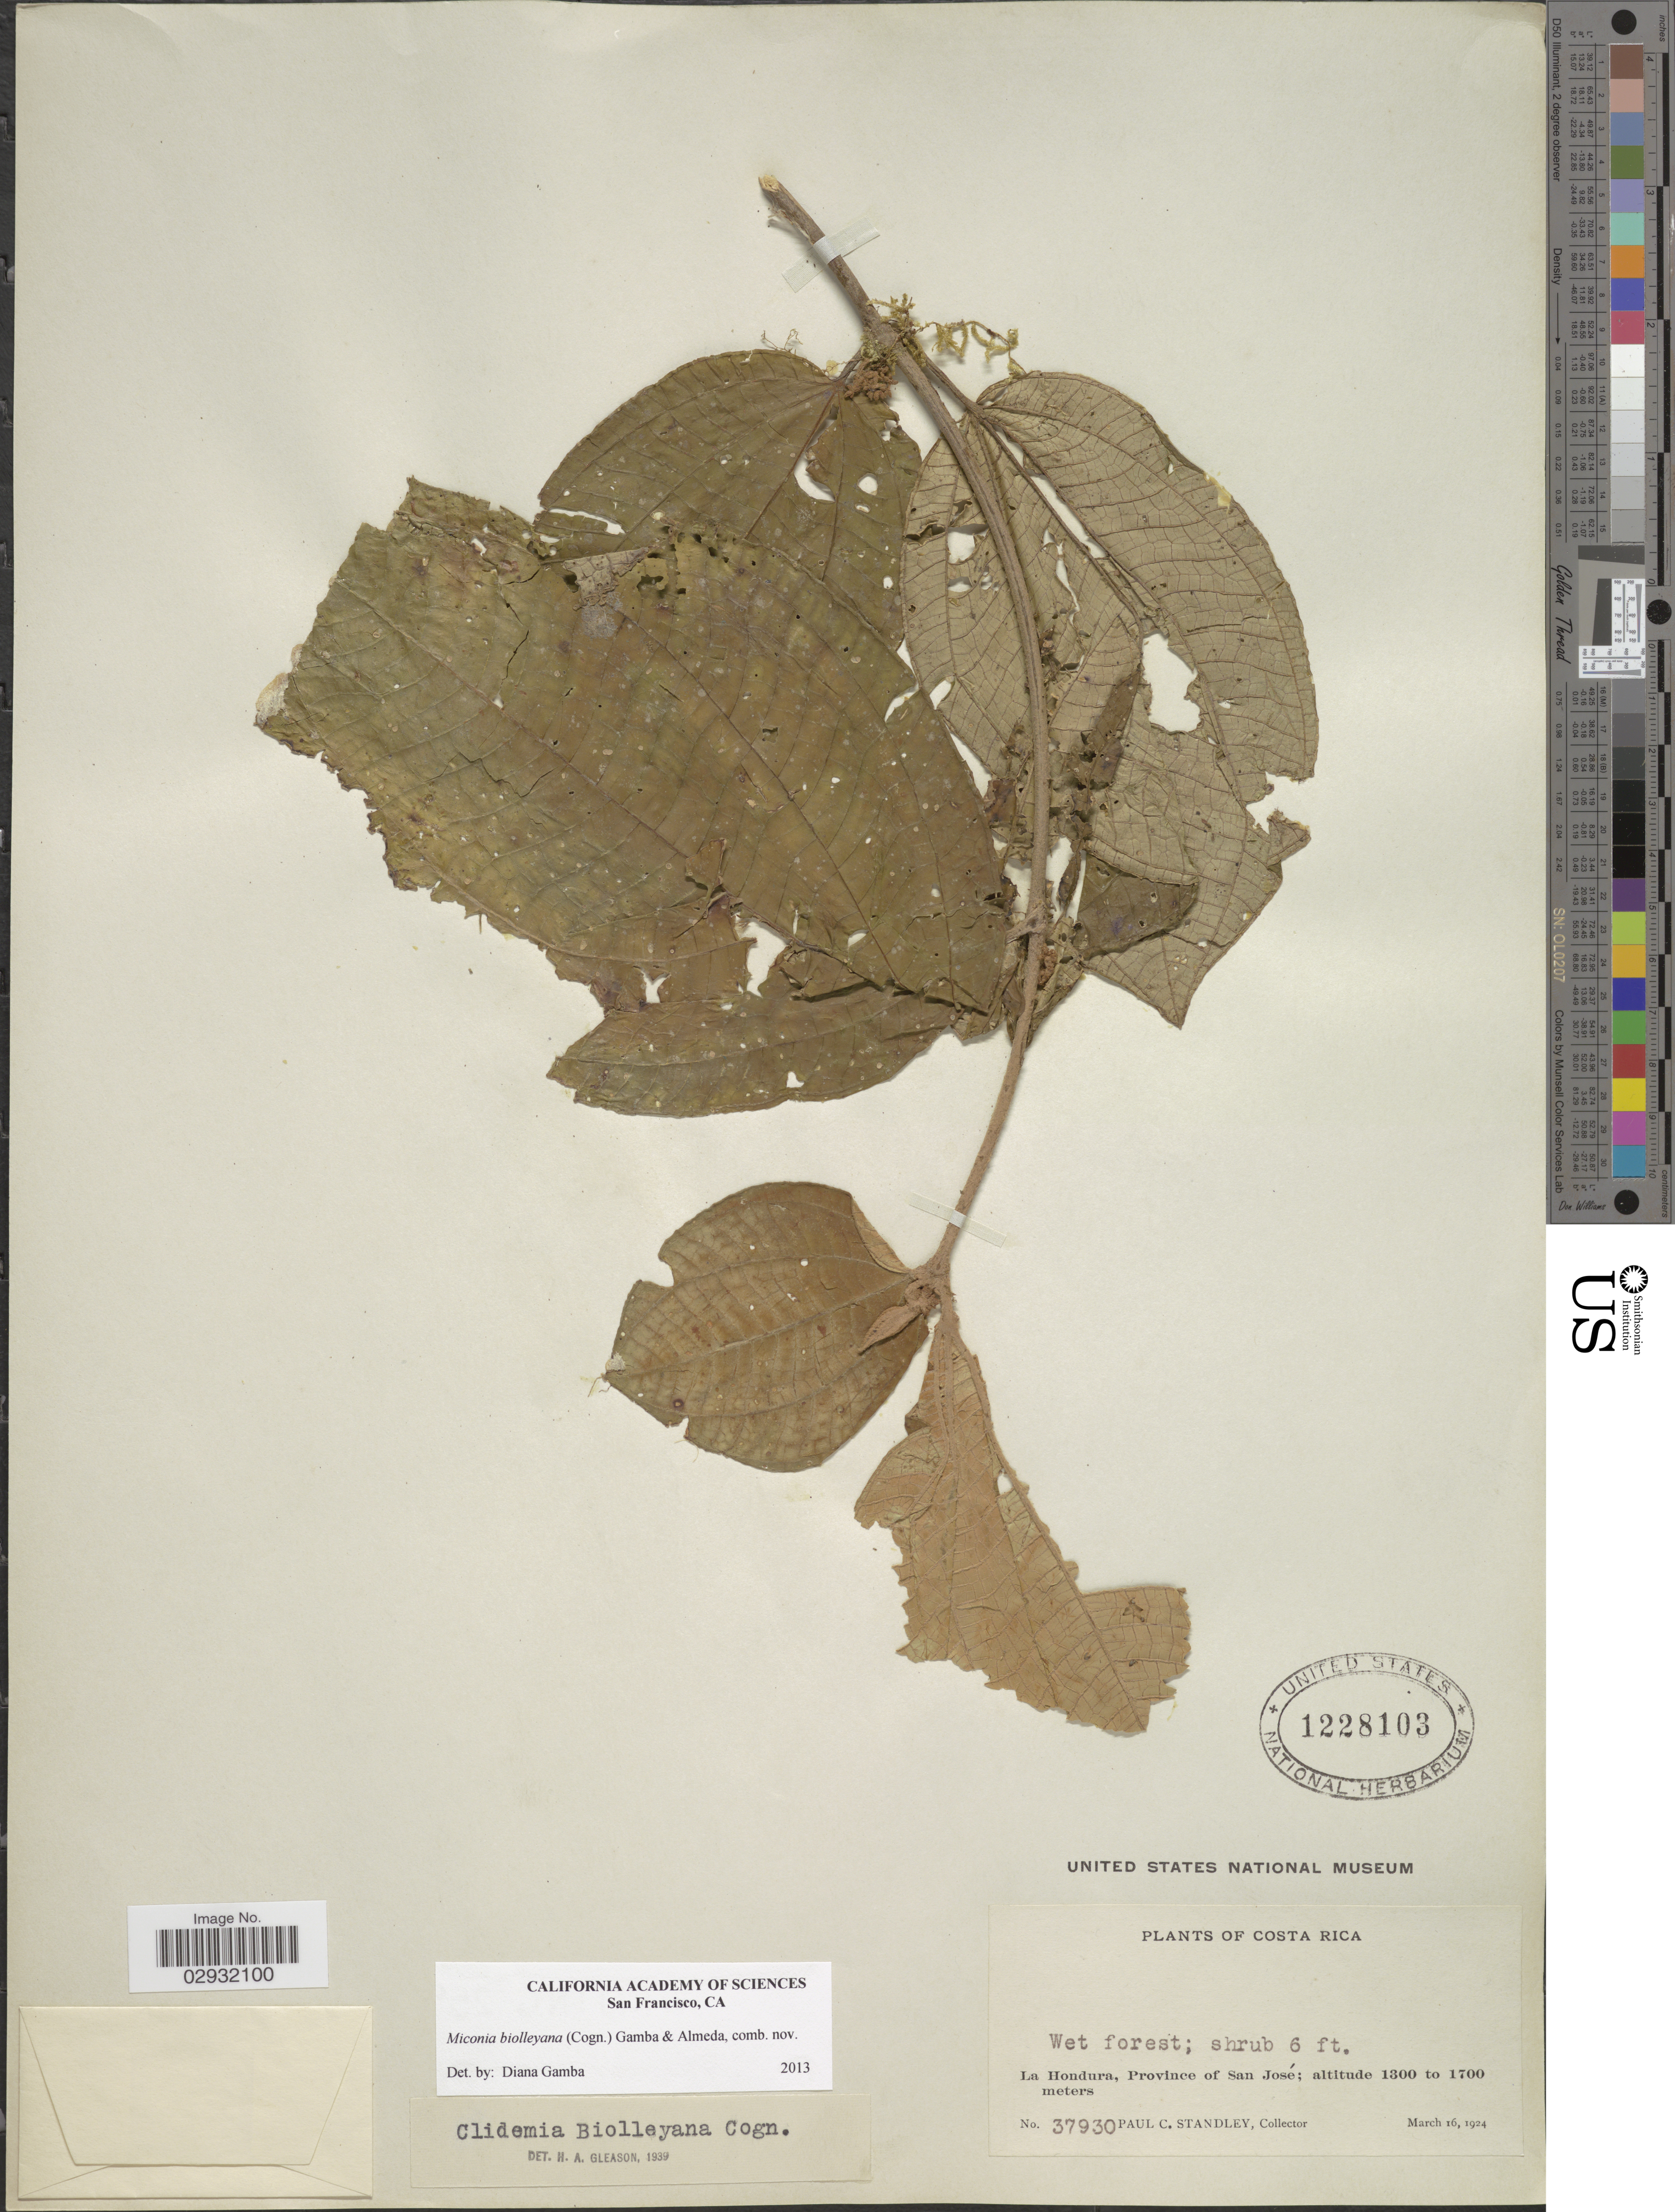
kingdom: Plantae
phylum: Tracheophyta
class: Magnoliopsida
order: Myrtales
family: Melastomataceae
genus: Miconia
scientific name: Miconia biolleyana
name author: (Cogn.) Gamba & Almeda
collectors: P. C. Standley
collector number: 37930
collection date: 1924-03-16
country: Costa Rica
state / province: San José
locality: La Hondura, Province of San José.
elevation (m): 1300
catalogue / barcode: US 1228103